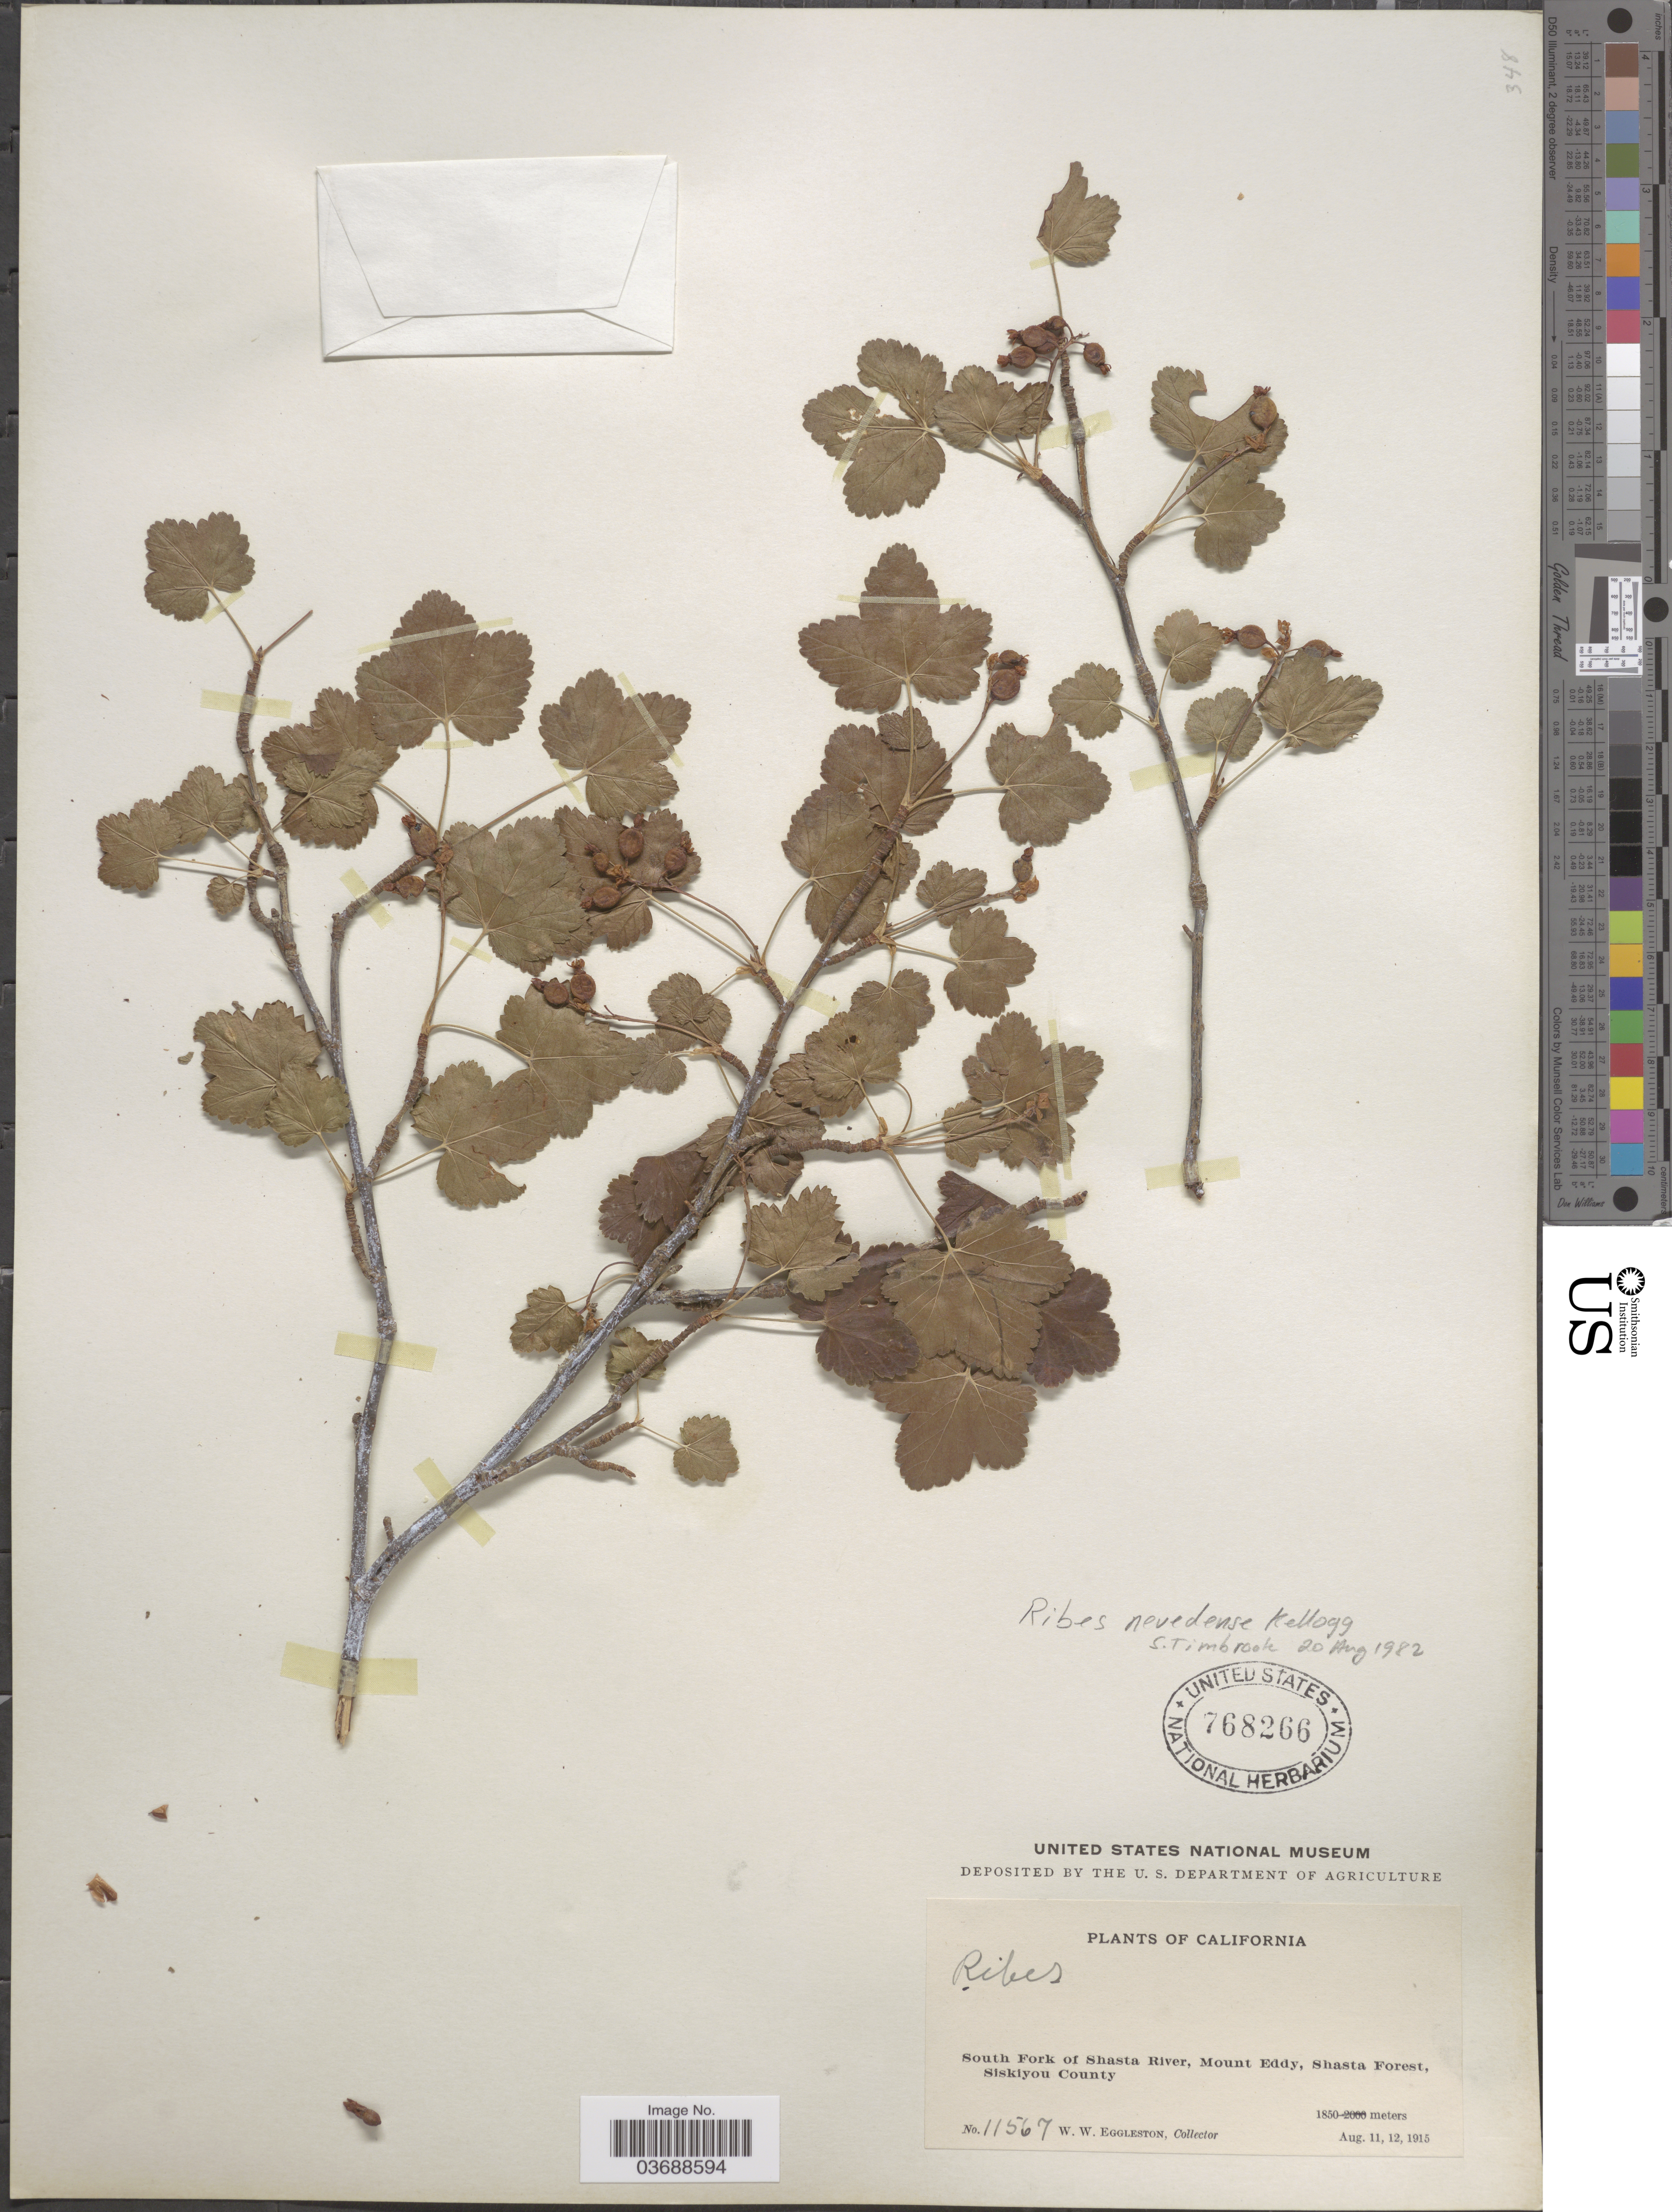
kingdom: Plantae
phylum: Tracheophyta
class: Magnoliopsida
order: Saxifragales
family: Grossulariaceae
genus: Ribes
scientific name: Ribes nevadense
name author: Kellogg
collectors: W. W. Eggleston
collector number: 11567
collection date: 1915-08-11/1915-08-12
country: United States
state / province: California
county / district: Siskiyou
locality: South Fork of Shasta River, Mount Eddy, Shasta Forest, Siskiyou County.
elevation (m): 1850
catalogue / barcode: US 768266